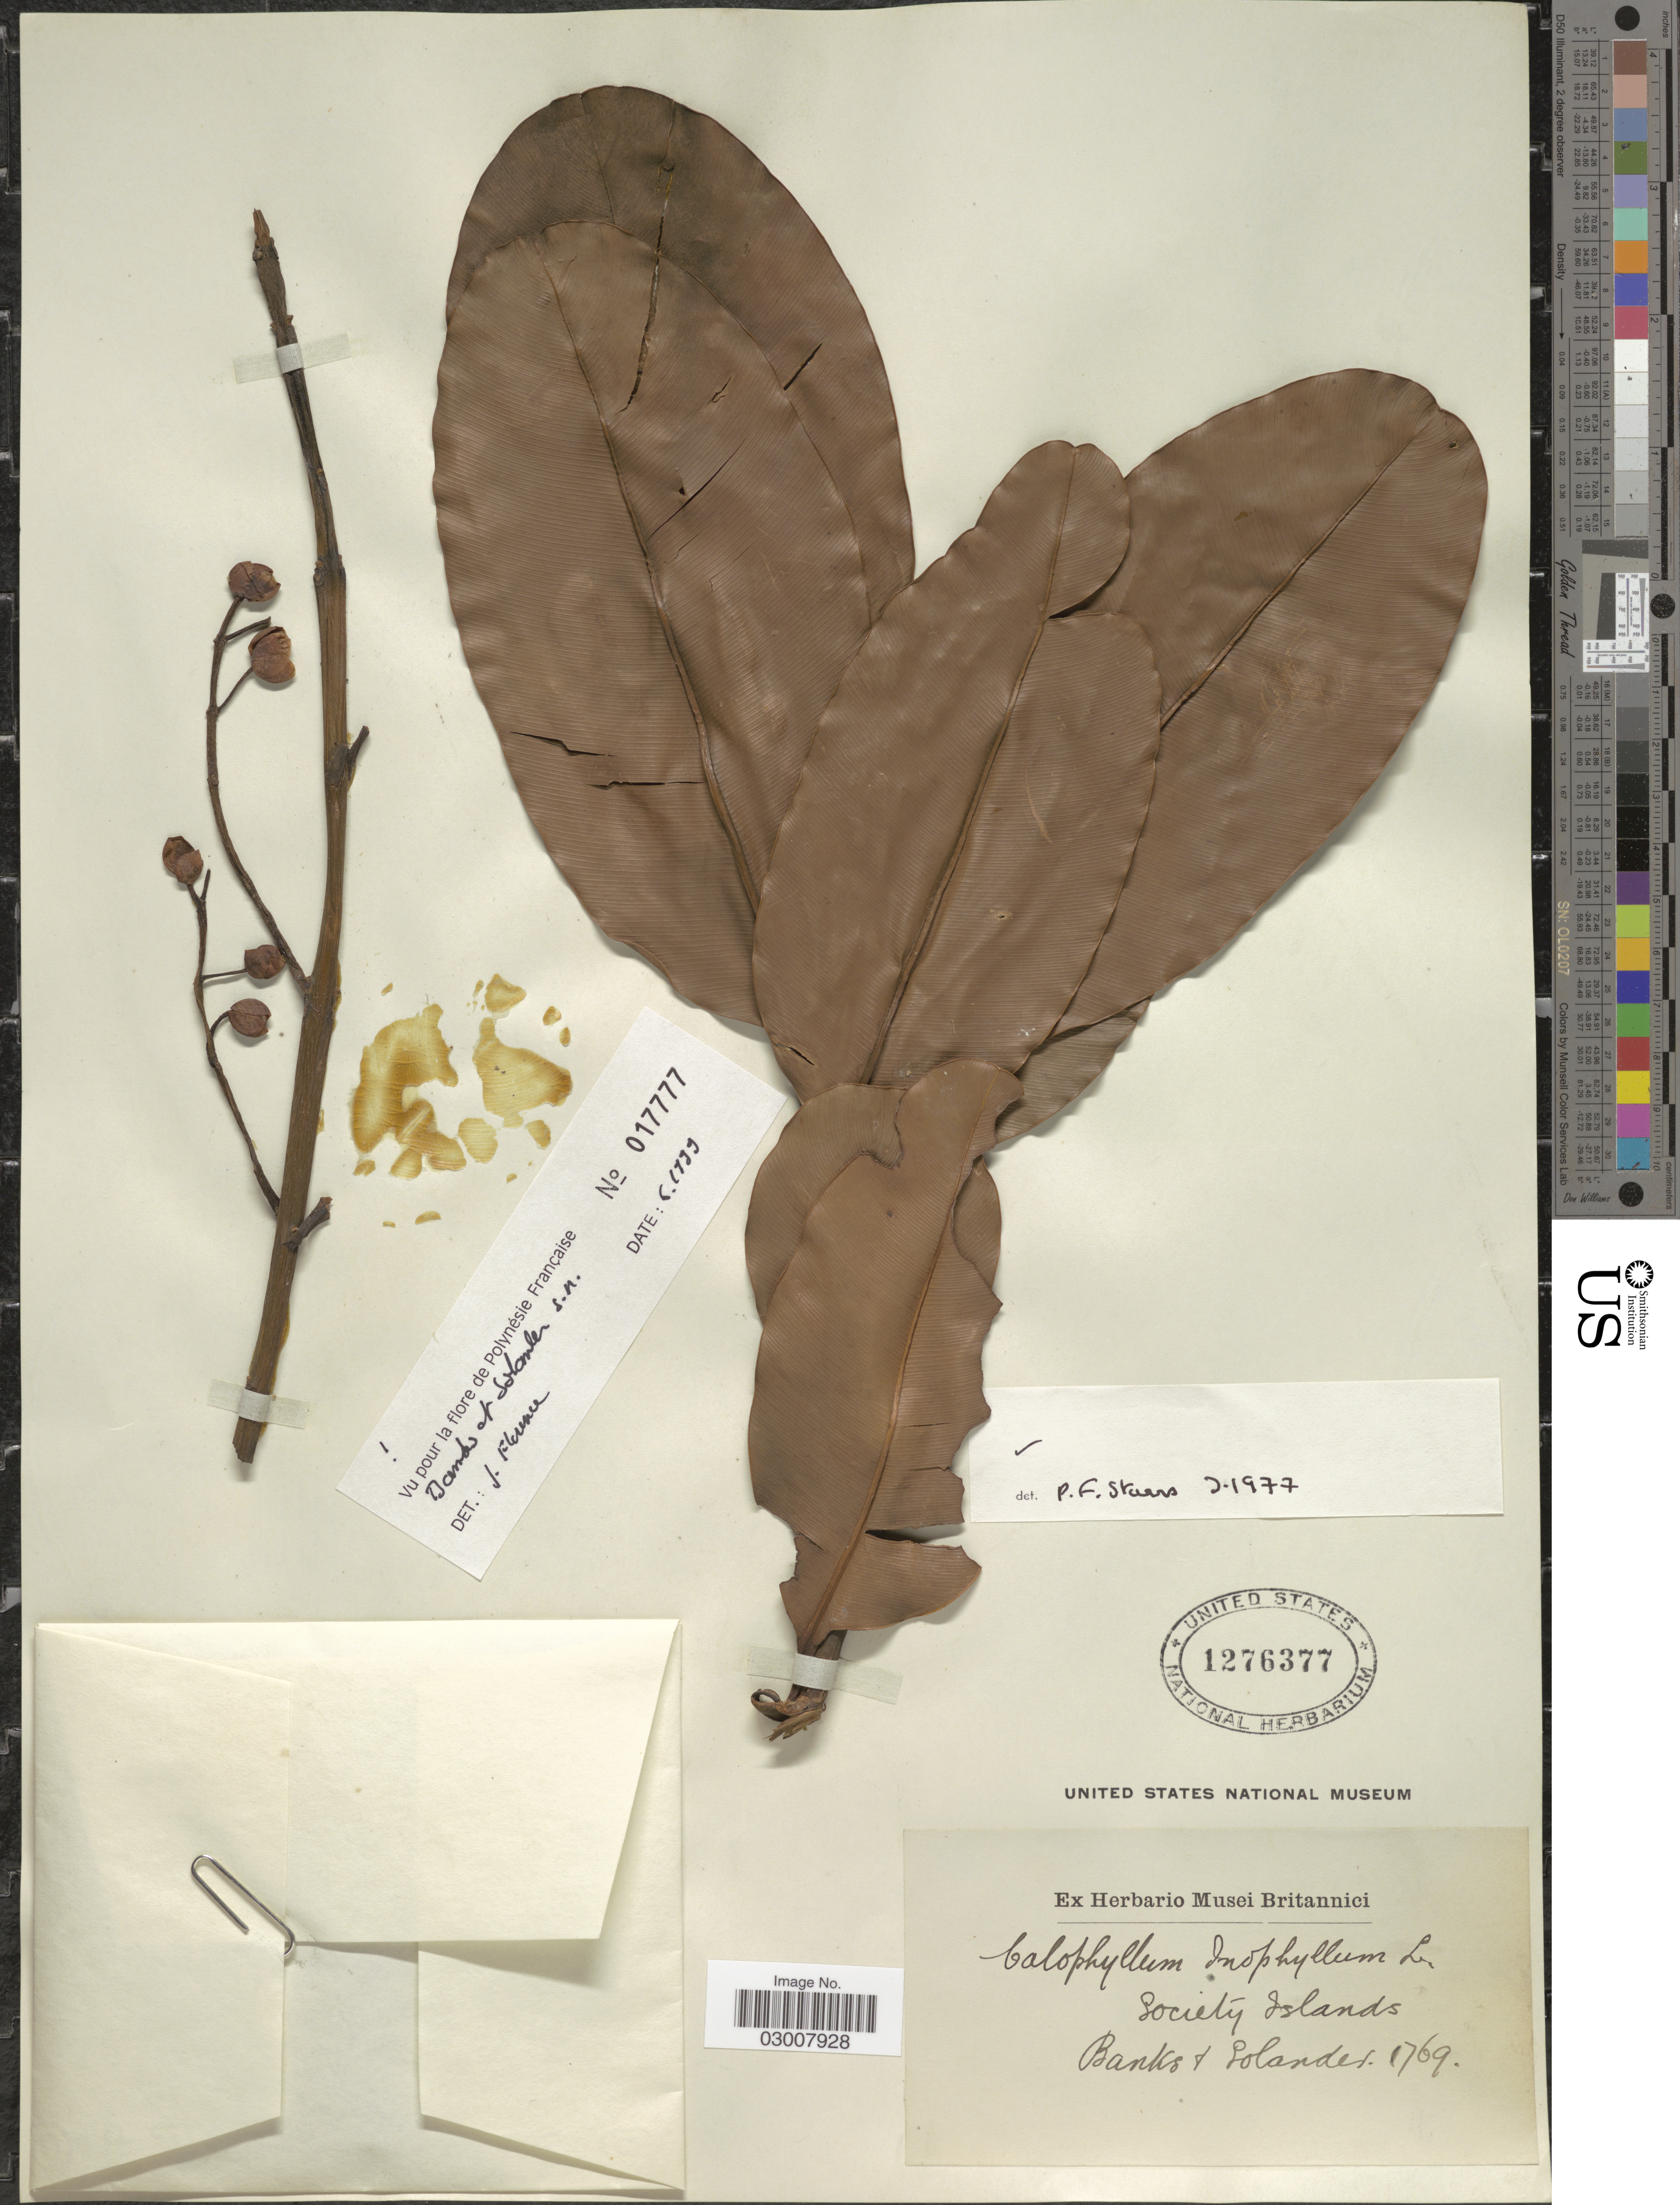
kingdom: Plantae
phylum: Tracheophyta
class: Magnoliopsida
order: Malpighiales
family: Calophyllaceae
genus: Calophyllum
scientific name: Calophyllum inophyllum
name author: L.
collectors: -- Banks & -- Solander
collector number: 1769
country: French Polynesia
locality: Society Islands.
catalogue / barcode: US 1276377